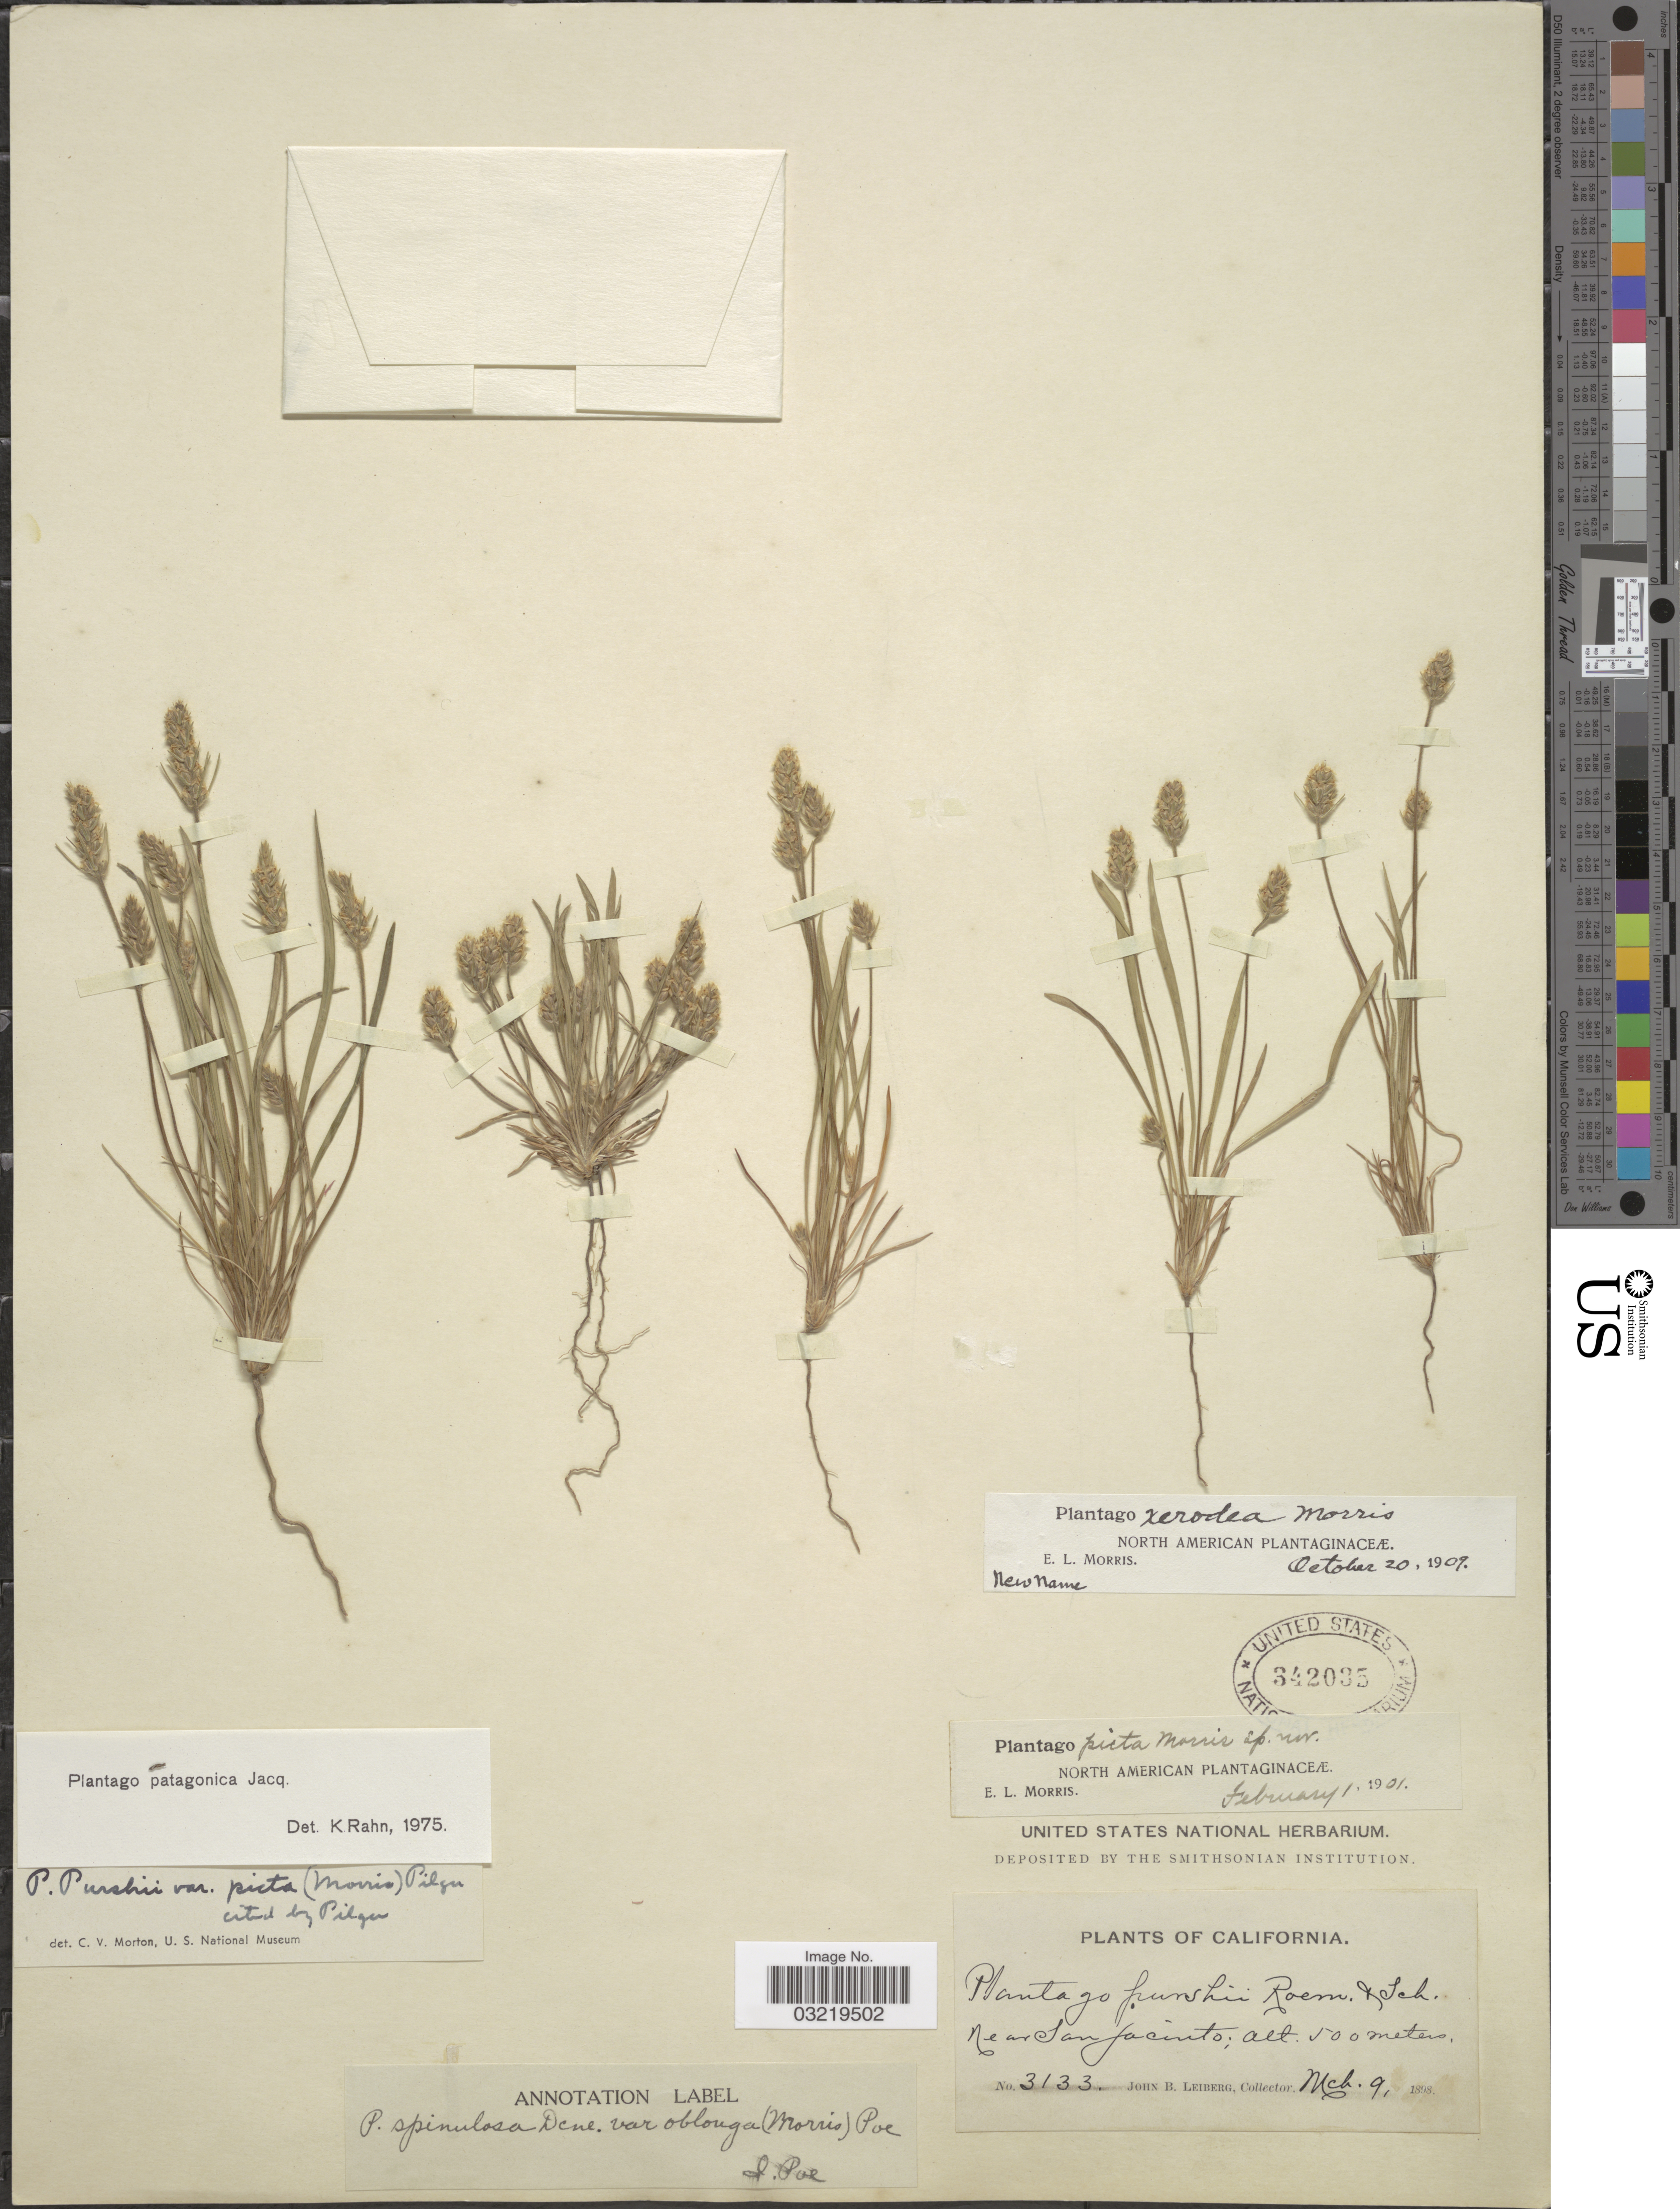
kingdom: Plantae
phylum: Tracheophyta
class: Magnoliopsida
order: Lamiales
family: Plantaginaceae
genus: Plantago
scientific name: Plantago patagonica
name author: Jacq.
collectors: J. B. Leiberg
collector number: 3133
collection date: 1898-03-09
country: United States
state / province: California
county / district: Riverside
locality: Near San Jacinto.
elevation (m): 500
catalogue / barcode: US 342035